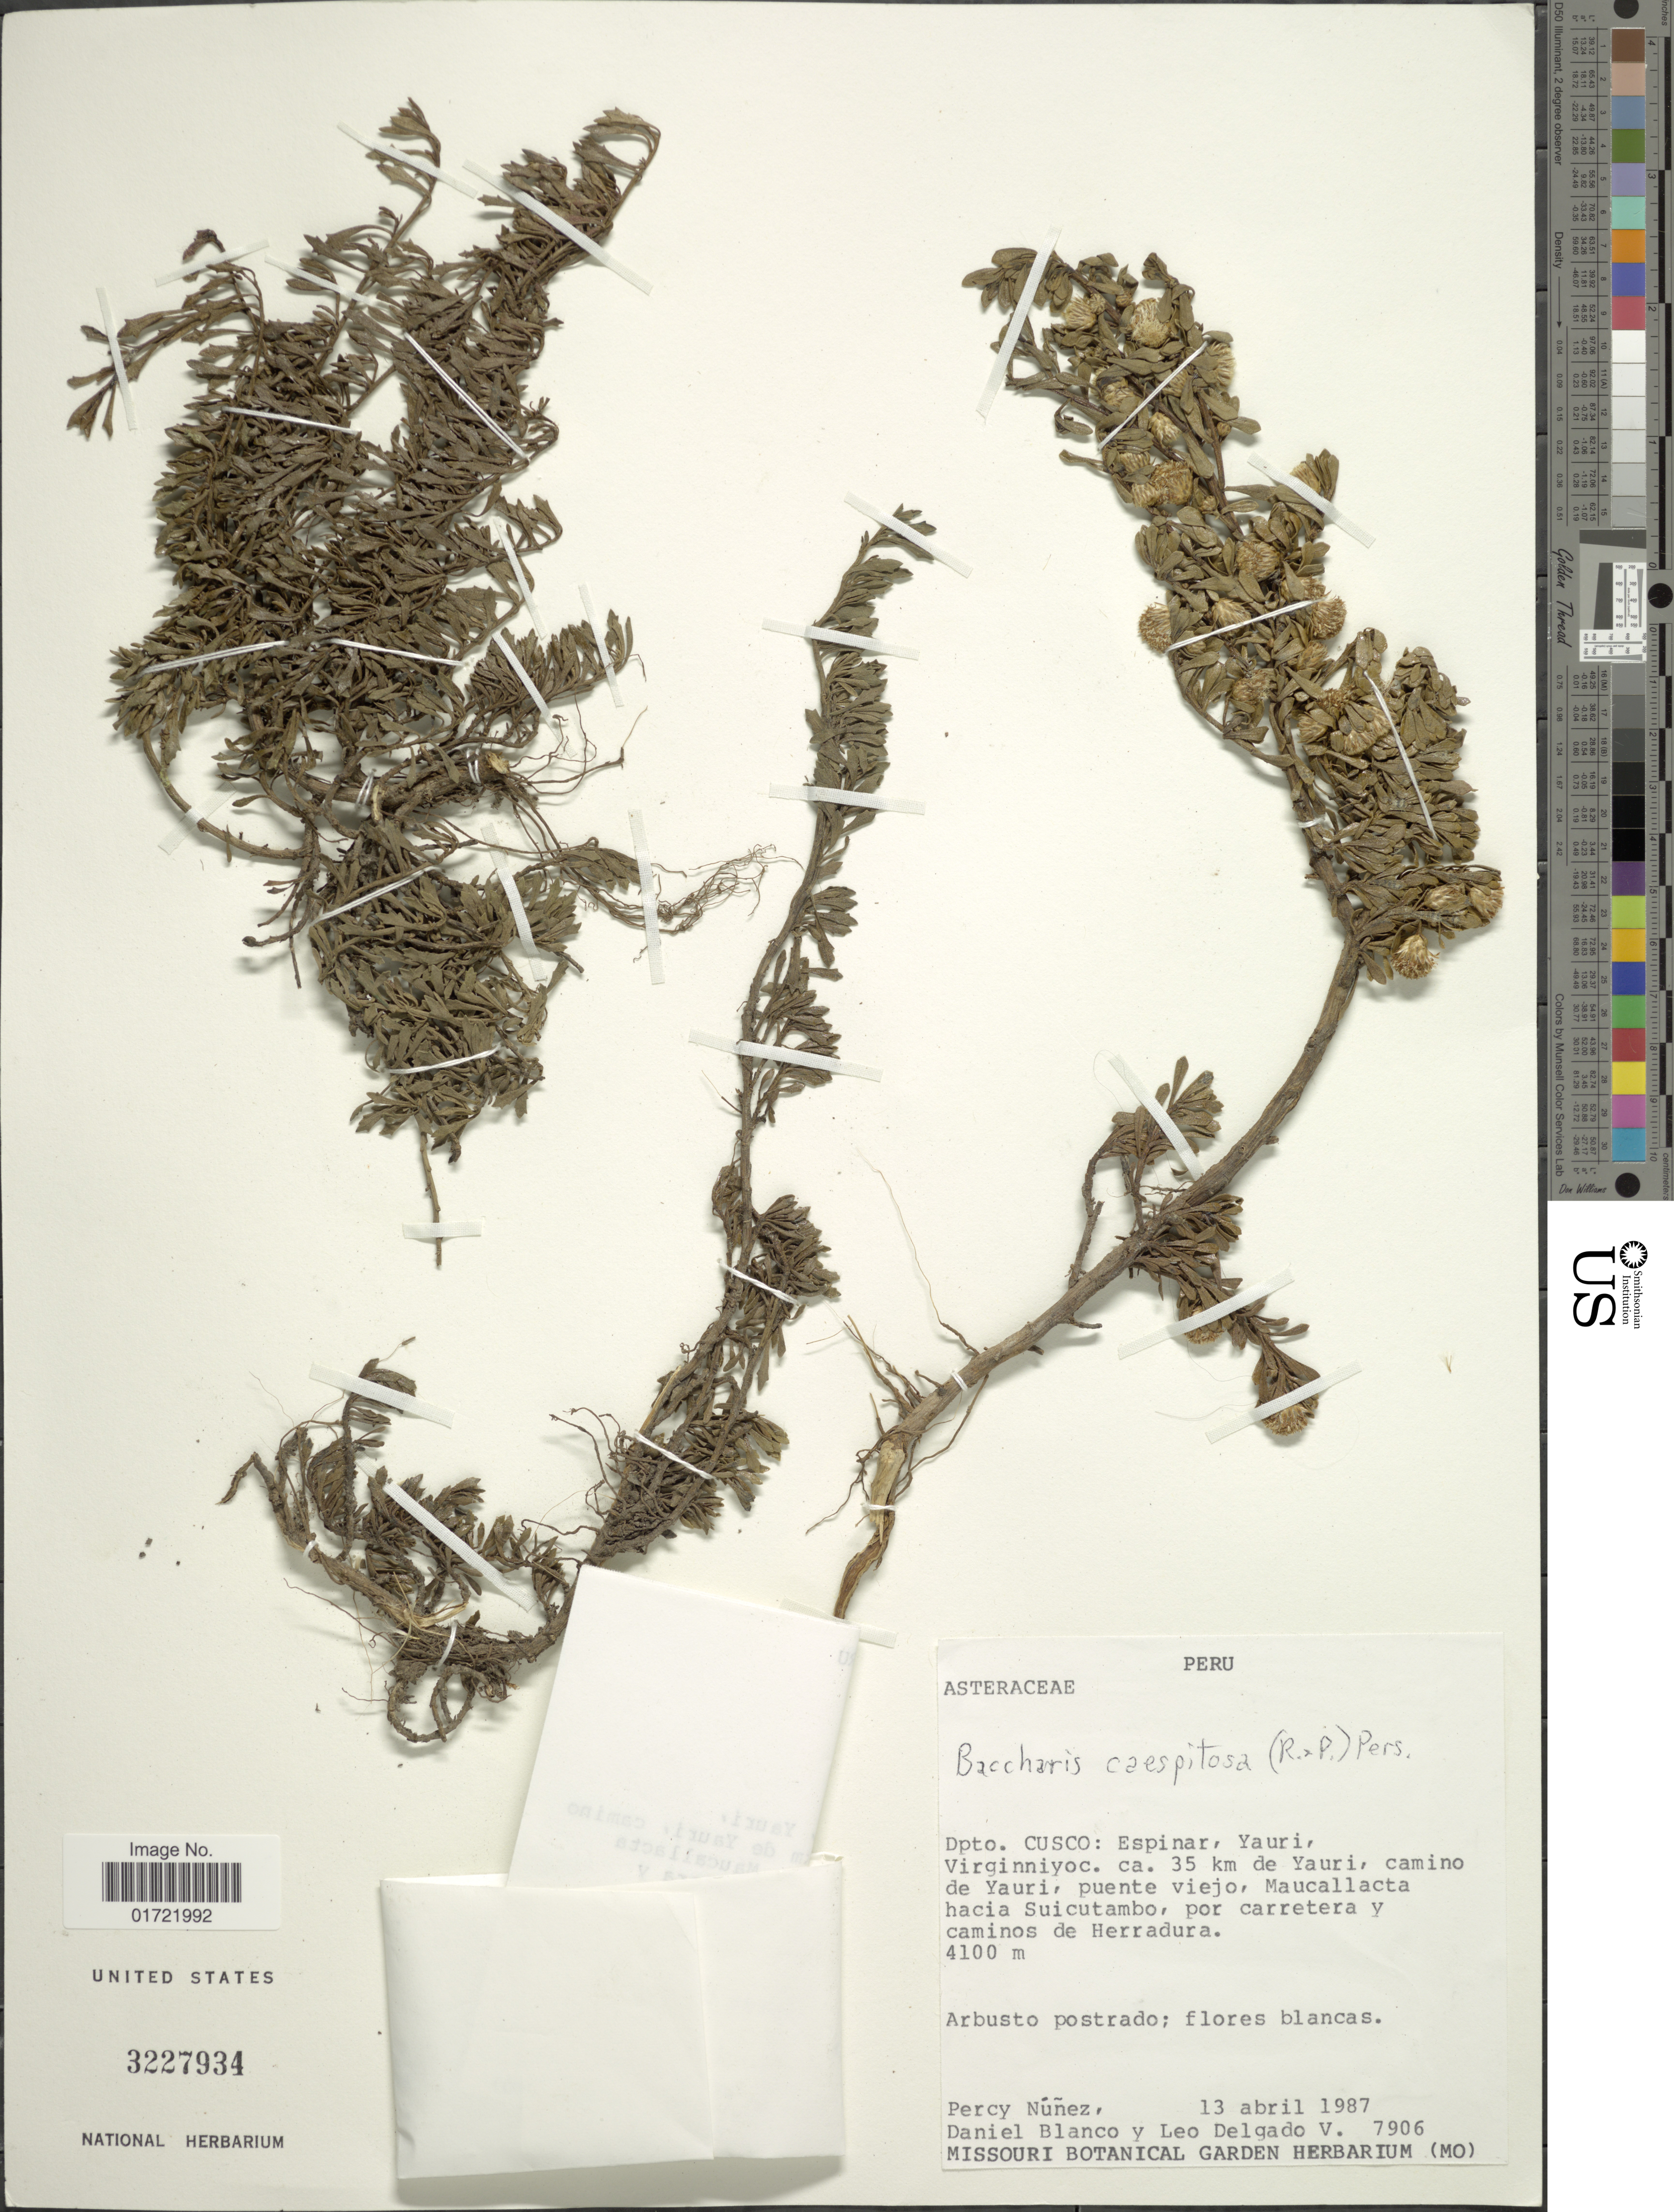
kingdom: Plantae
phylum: Tracheophyta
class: Magnoliopsida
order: Asterales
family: Asteraceae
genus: Baccharis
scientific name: Baccharis caespitosa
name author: (Ruiz & Pav.) Pers.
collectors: P. Nuñez V., D. Blanco & L. Delgado V.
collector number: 7906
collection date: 1987-04-13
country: Peru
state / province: Cusco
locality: Espinar, Yauri, Virginniyoc. ca. 35 km de yauri, camino de yauri.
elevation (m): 4100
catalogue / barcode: US 3227934